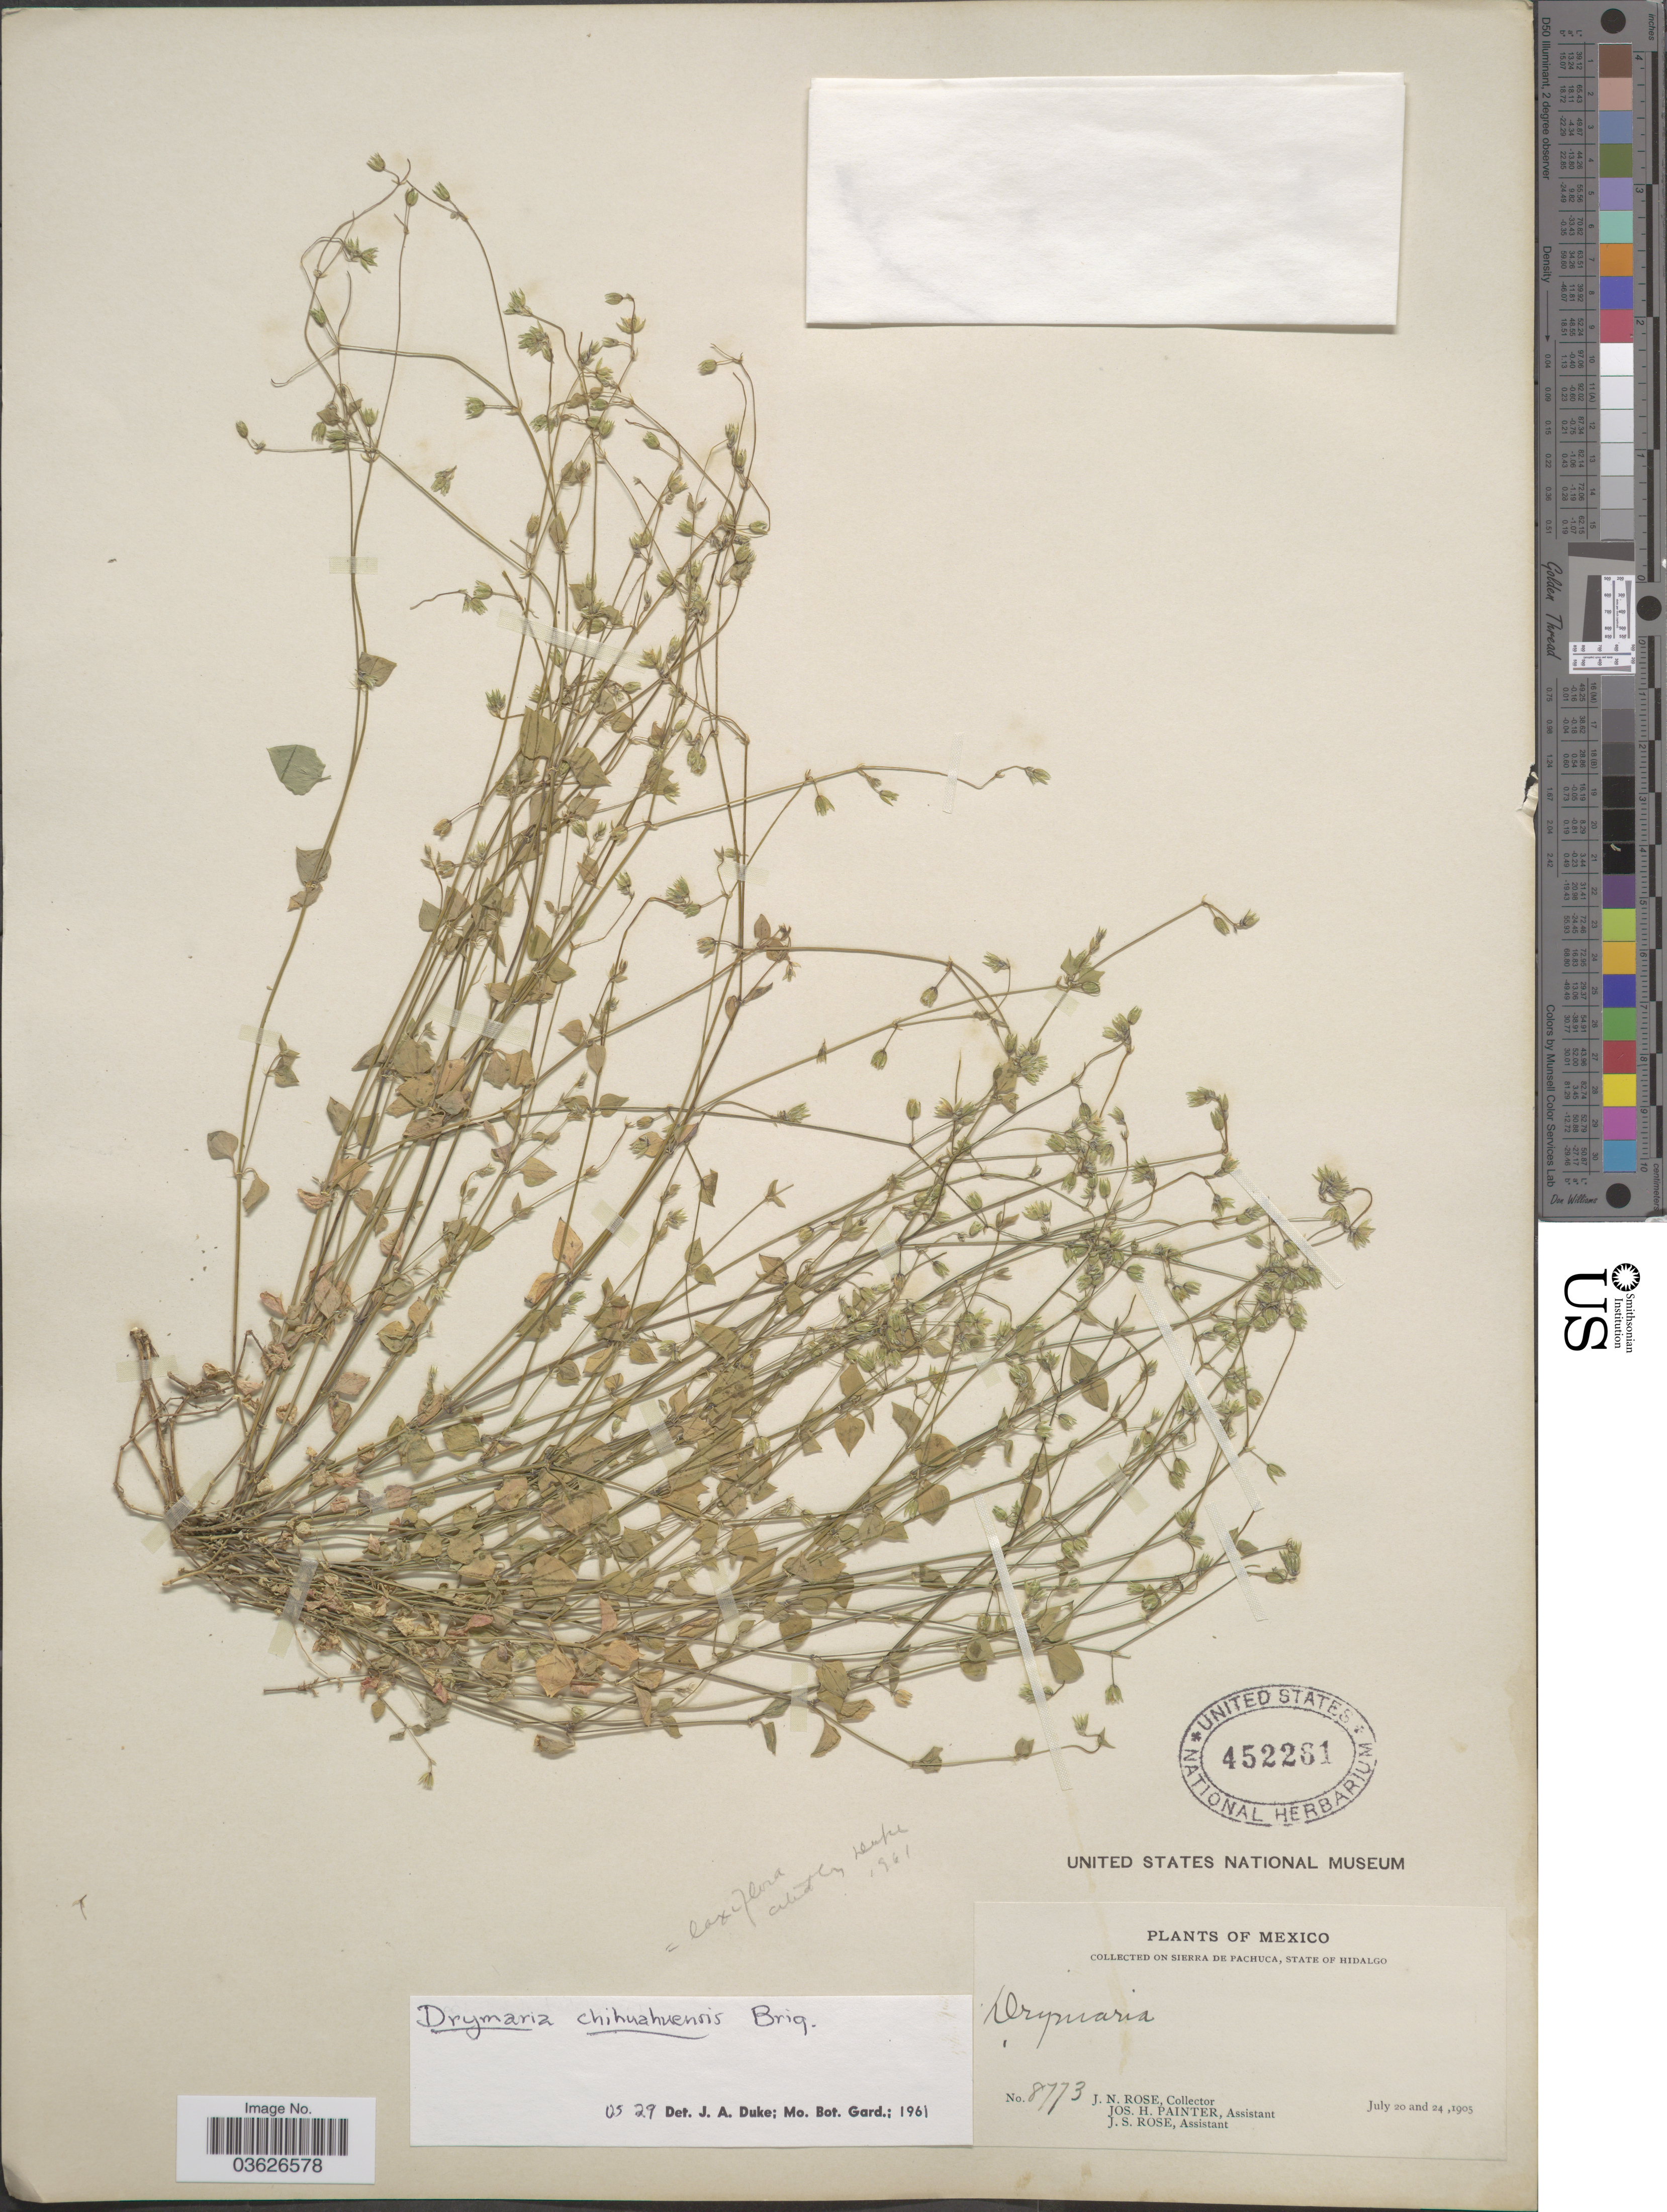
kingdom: Plantae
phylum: Tracheophyta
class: Magnoliopsida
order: Caryophyllales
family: Caryophyllaceae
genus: Drymaria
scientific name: Drymaria laxiflora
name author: Benth.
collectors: J. N. Rose, J. H. Painter & J. S. Rose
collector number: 8773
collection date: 1905-07-20/1905-07-24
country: Mexico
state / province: Hidalgo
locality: On Sierra de Pachuca.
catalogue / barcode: US 452261